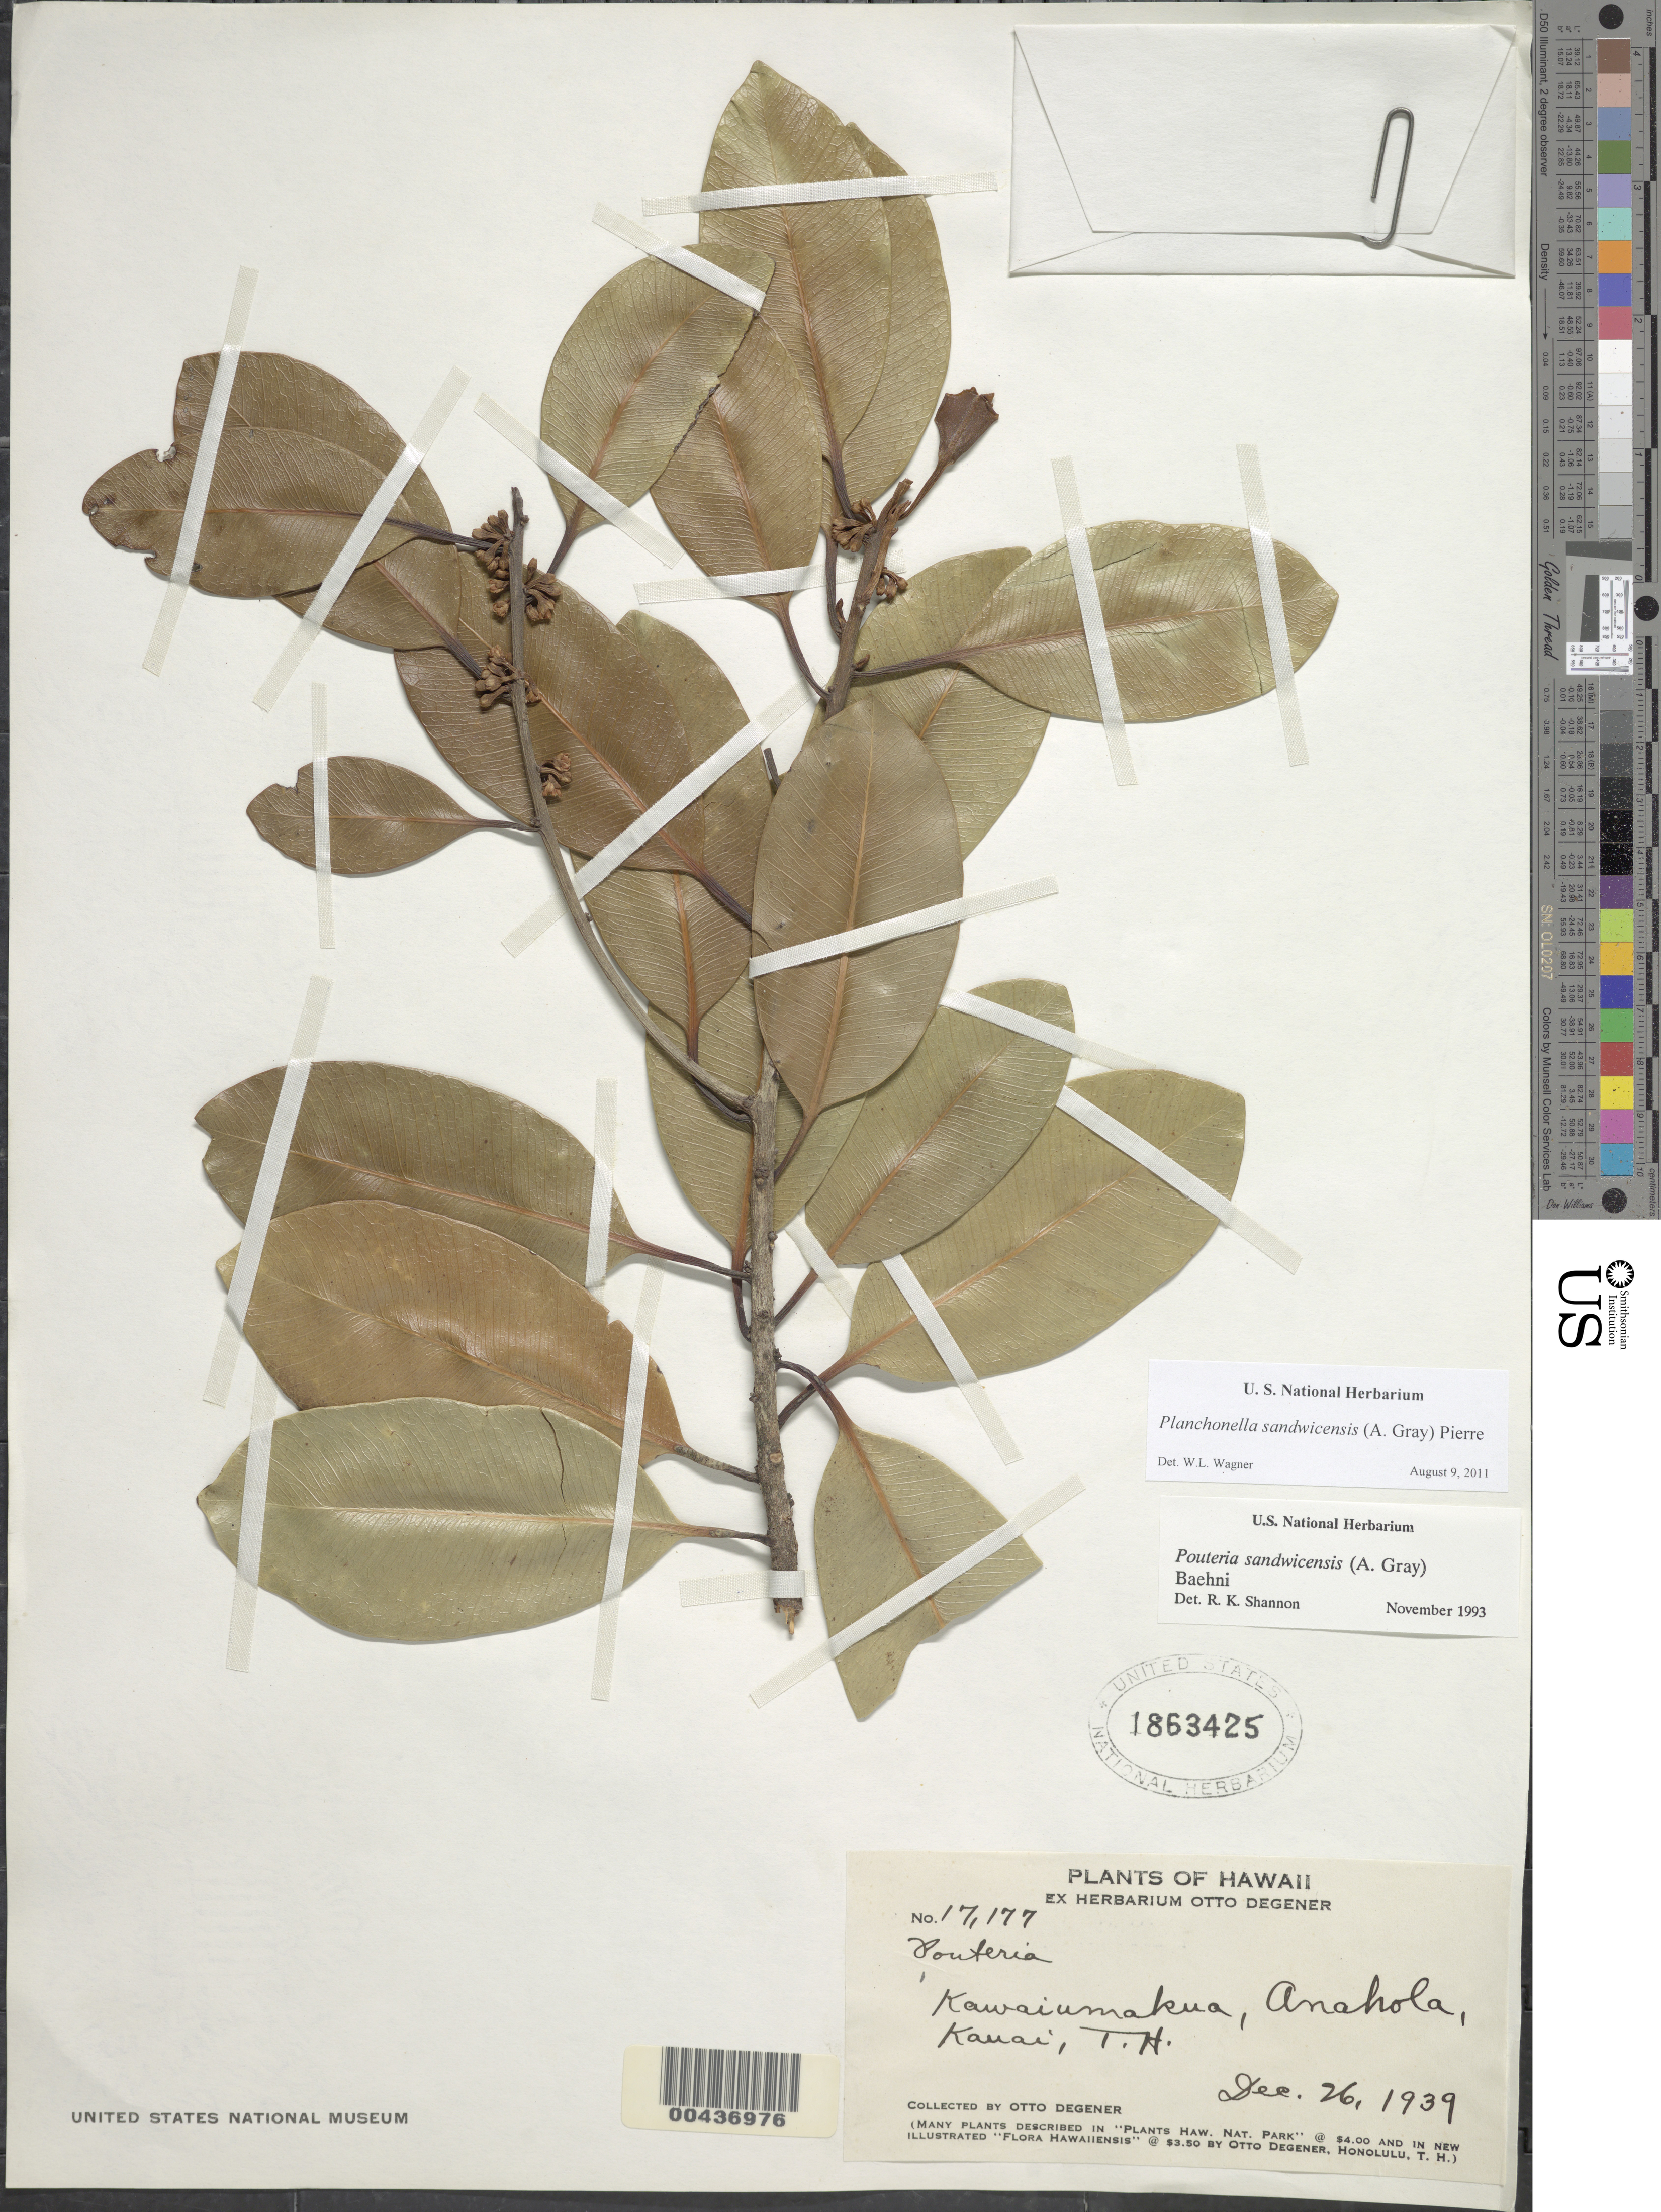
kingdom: Plantae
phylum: Tracheophyta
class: Magnoliopsida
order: Ericales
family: Sapotaceae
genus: Planchonella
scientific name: Planchonella spathulata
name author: (Hillebr.) Pierre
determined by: Wagner, W. L., (BOT), Smithsonian Institution - National Museum of Natural History (UNITED STATES)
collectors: O. Degener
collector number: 17177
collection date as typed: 26 Dec 1939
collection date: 1939-12-26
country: United States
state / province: Hawaii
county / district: Kauai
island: Kaua'i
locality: Kawaiumakua, Anahola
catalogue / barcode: US 1863425